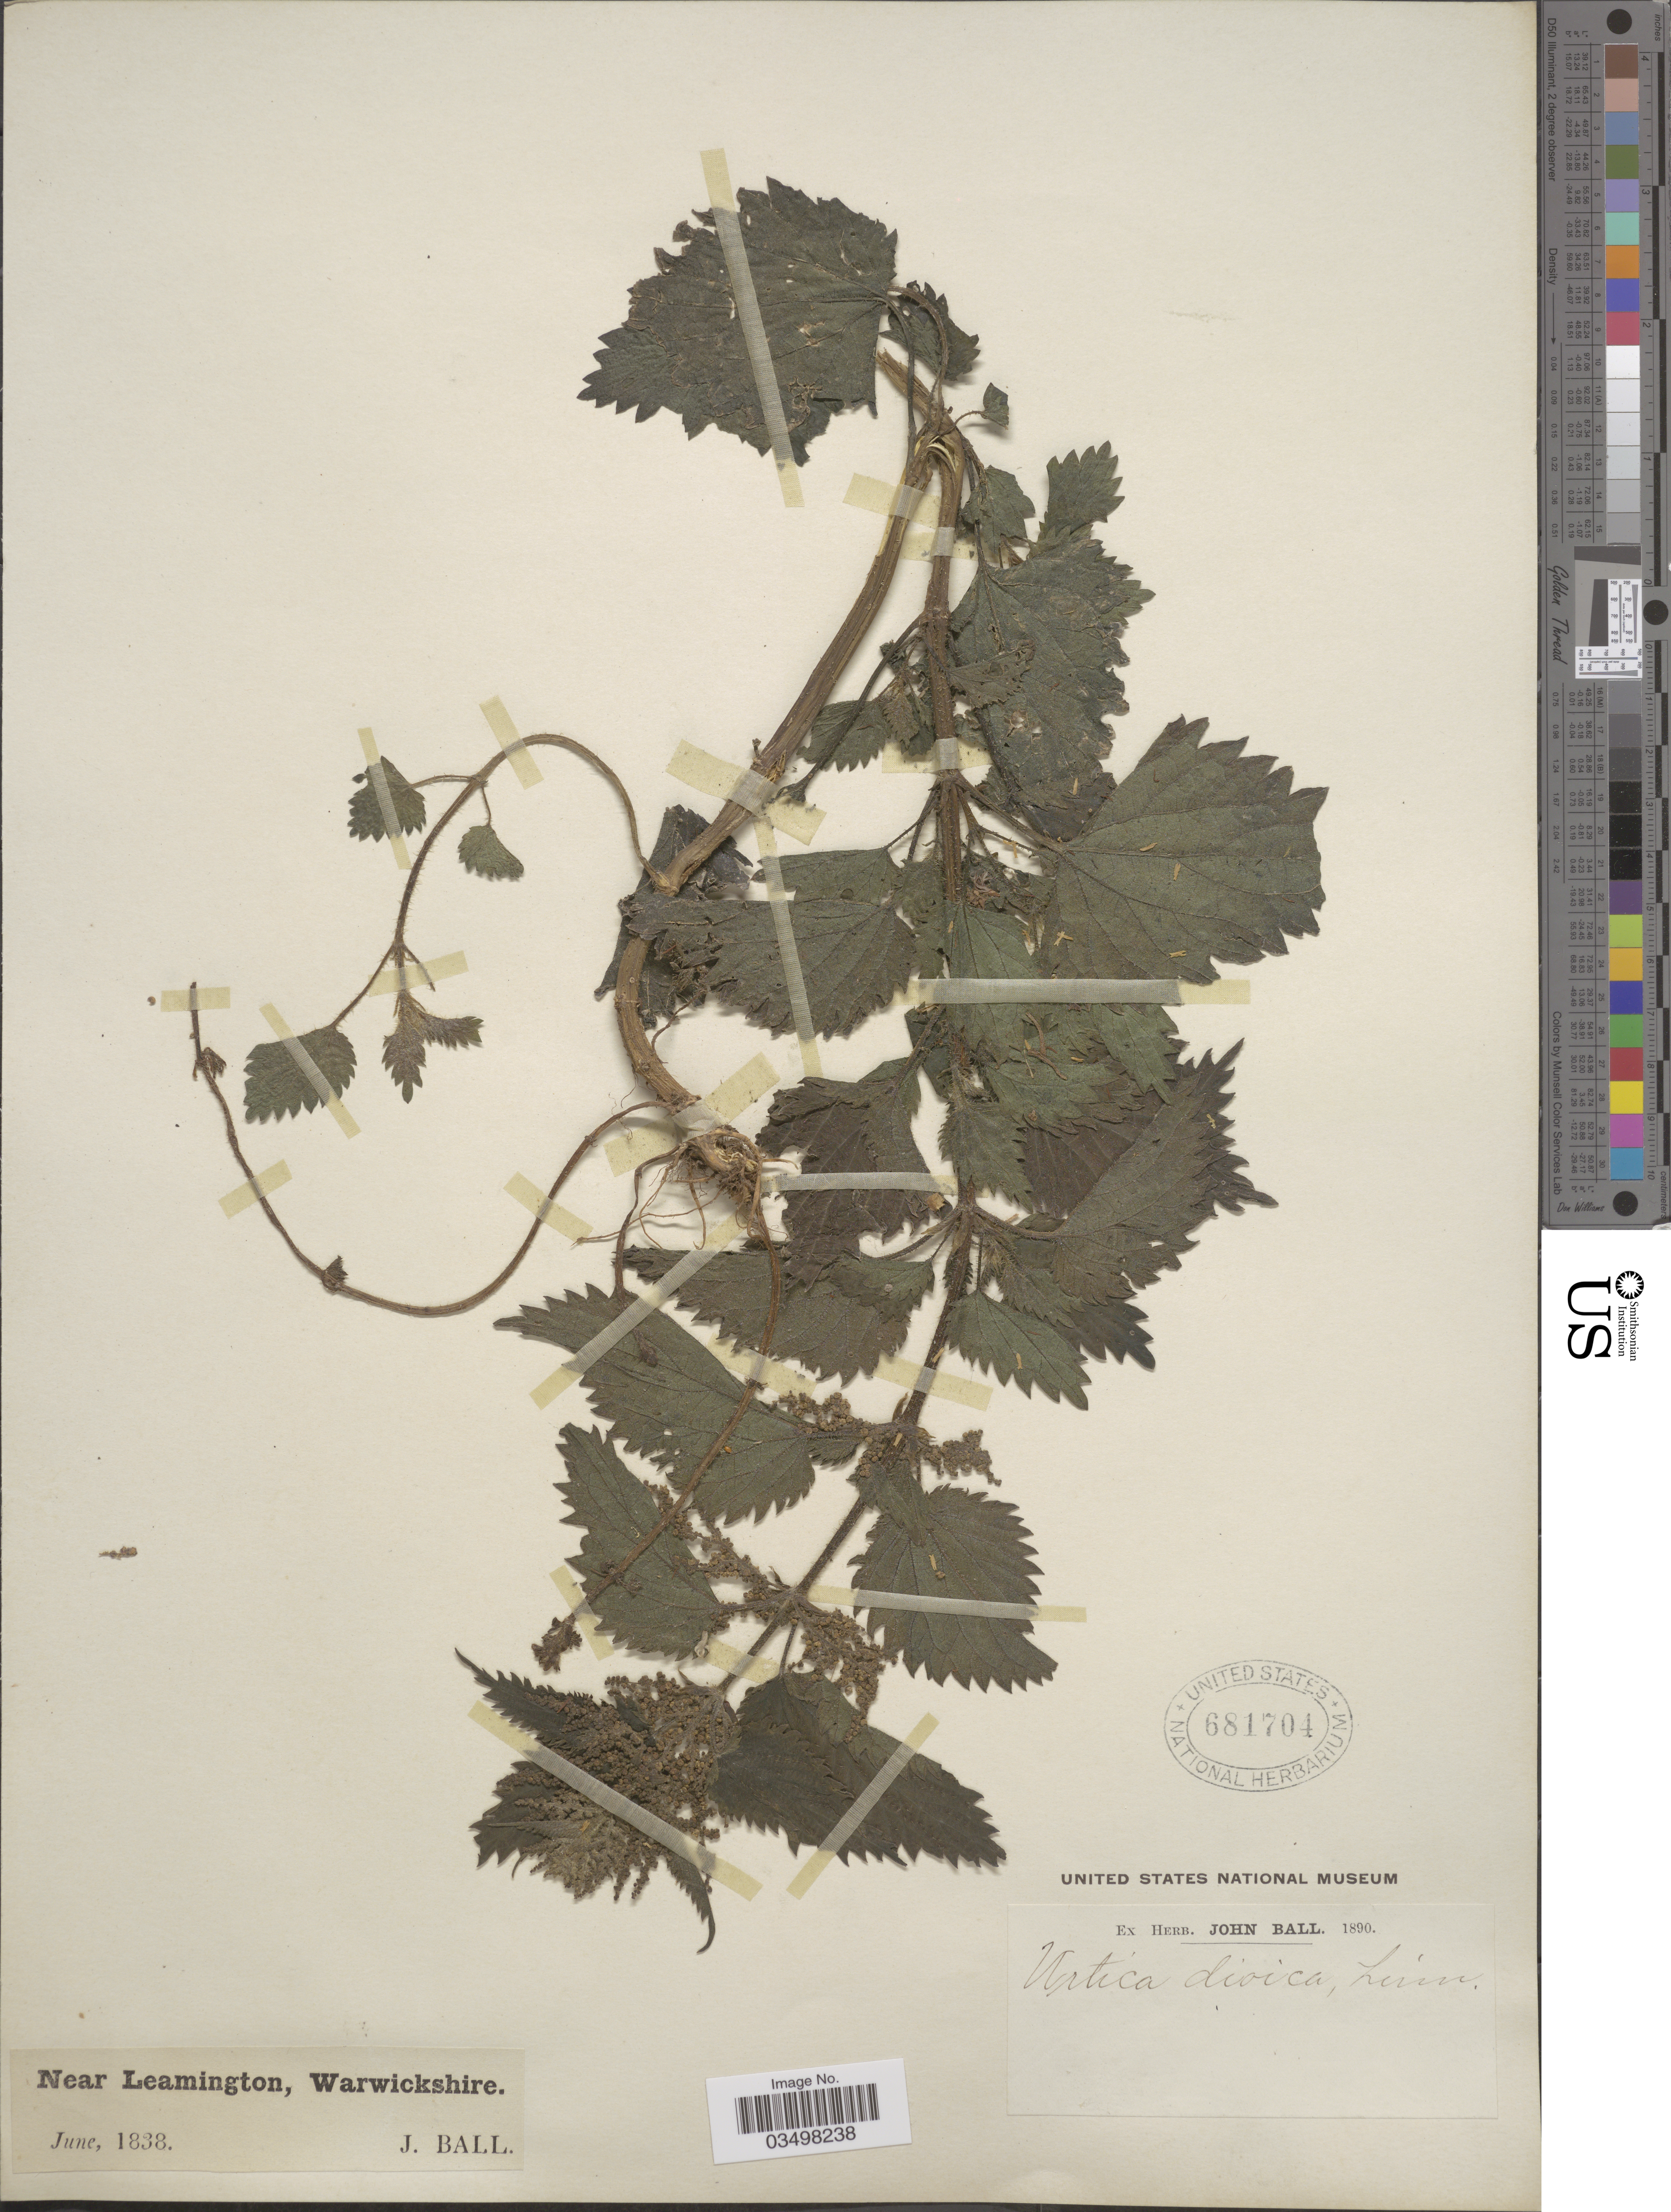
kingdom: Plantae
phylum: Tracheophyta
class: Magnoliopsida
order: Rosales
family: Urticaceae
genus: Urtica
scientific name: Urtica dioica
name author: L.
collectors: J. Ball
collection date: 1838-06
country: United Kingdom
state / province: England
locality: Near Leamington, Warwickshire.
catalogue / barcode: US 681704